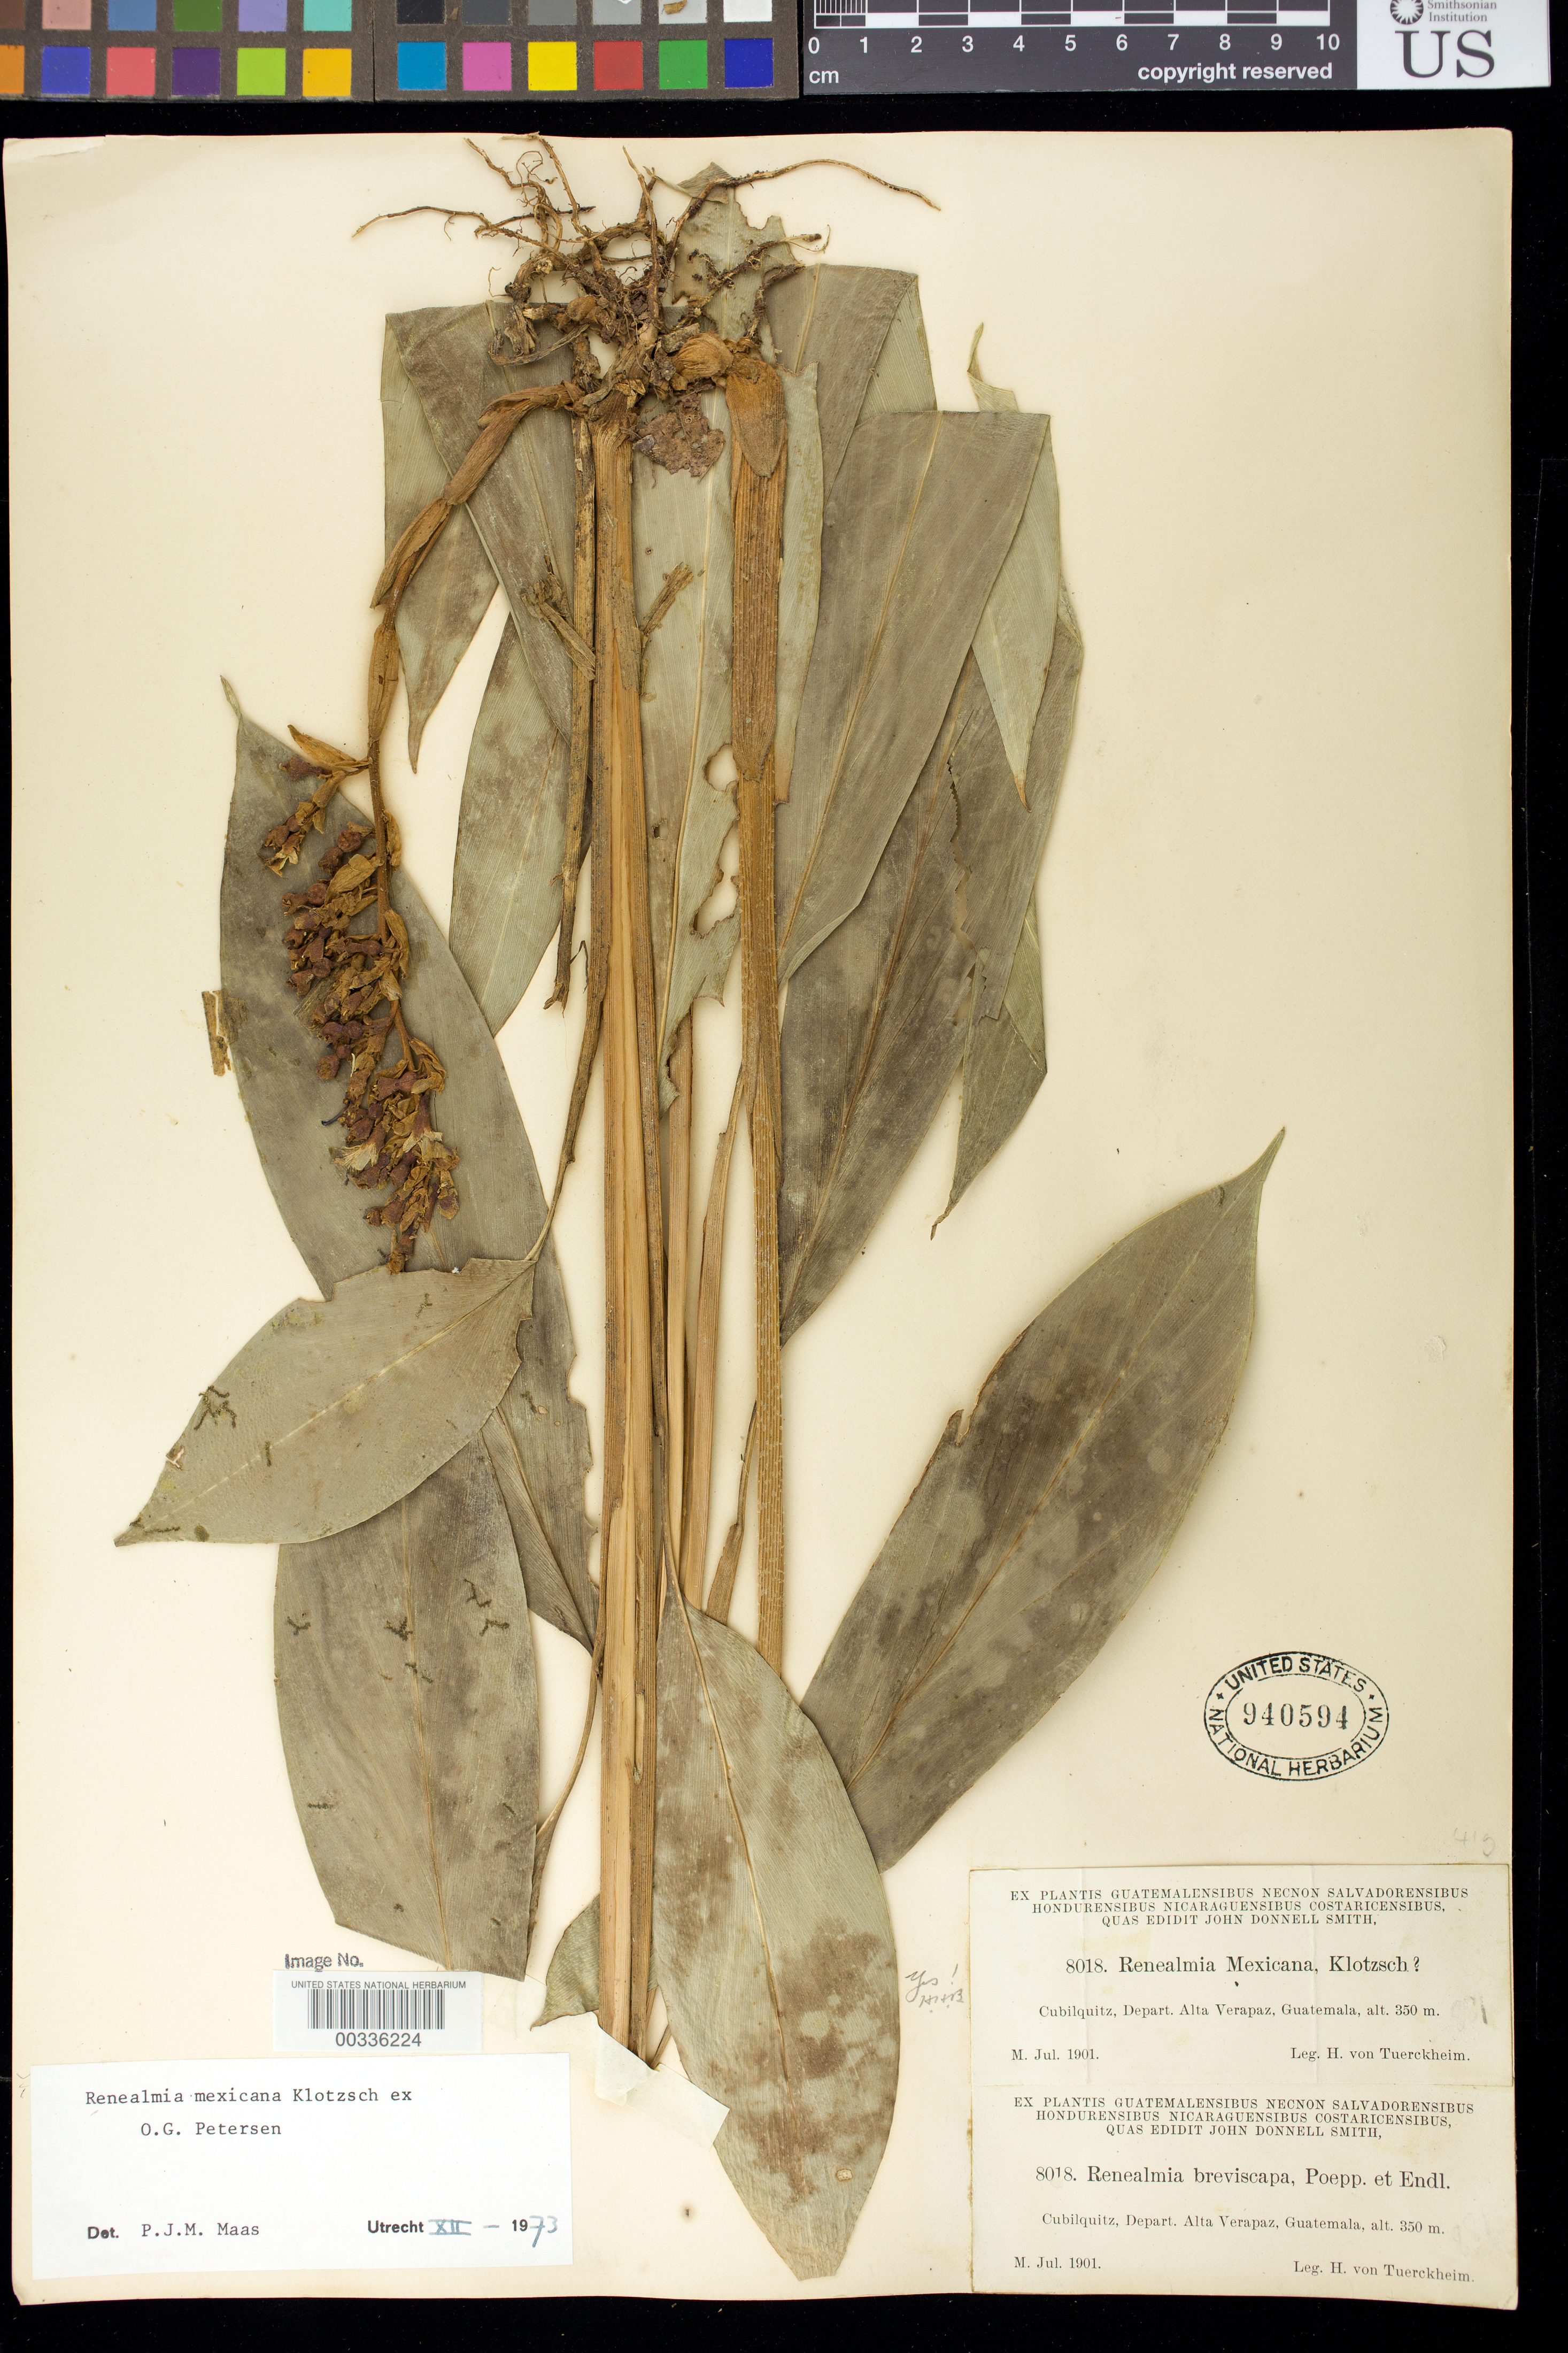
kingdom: Plantae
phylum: Tracheophyta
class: Liliopsida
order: Zingiberales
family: Zingiberaceae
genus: Renealmia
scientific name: Renealmia mexicana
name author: Klotzsch ex Petersen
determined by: Maas, Paul J. M.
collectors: H. von Türckheim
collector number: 8018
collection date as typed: Jul 1901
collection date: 1901-07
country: Guatemala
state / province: Alta Verapaz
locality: Cubilquitz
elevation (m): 350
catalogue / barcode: US 940594